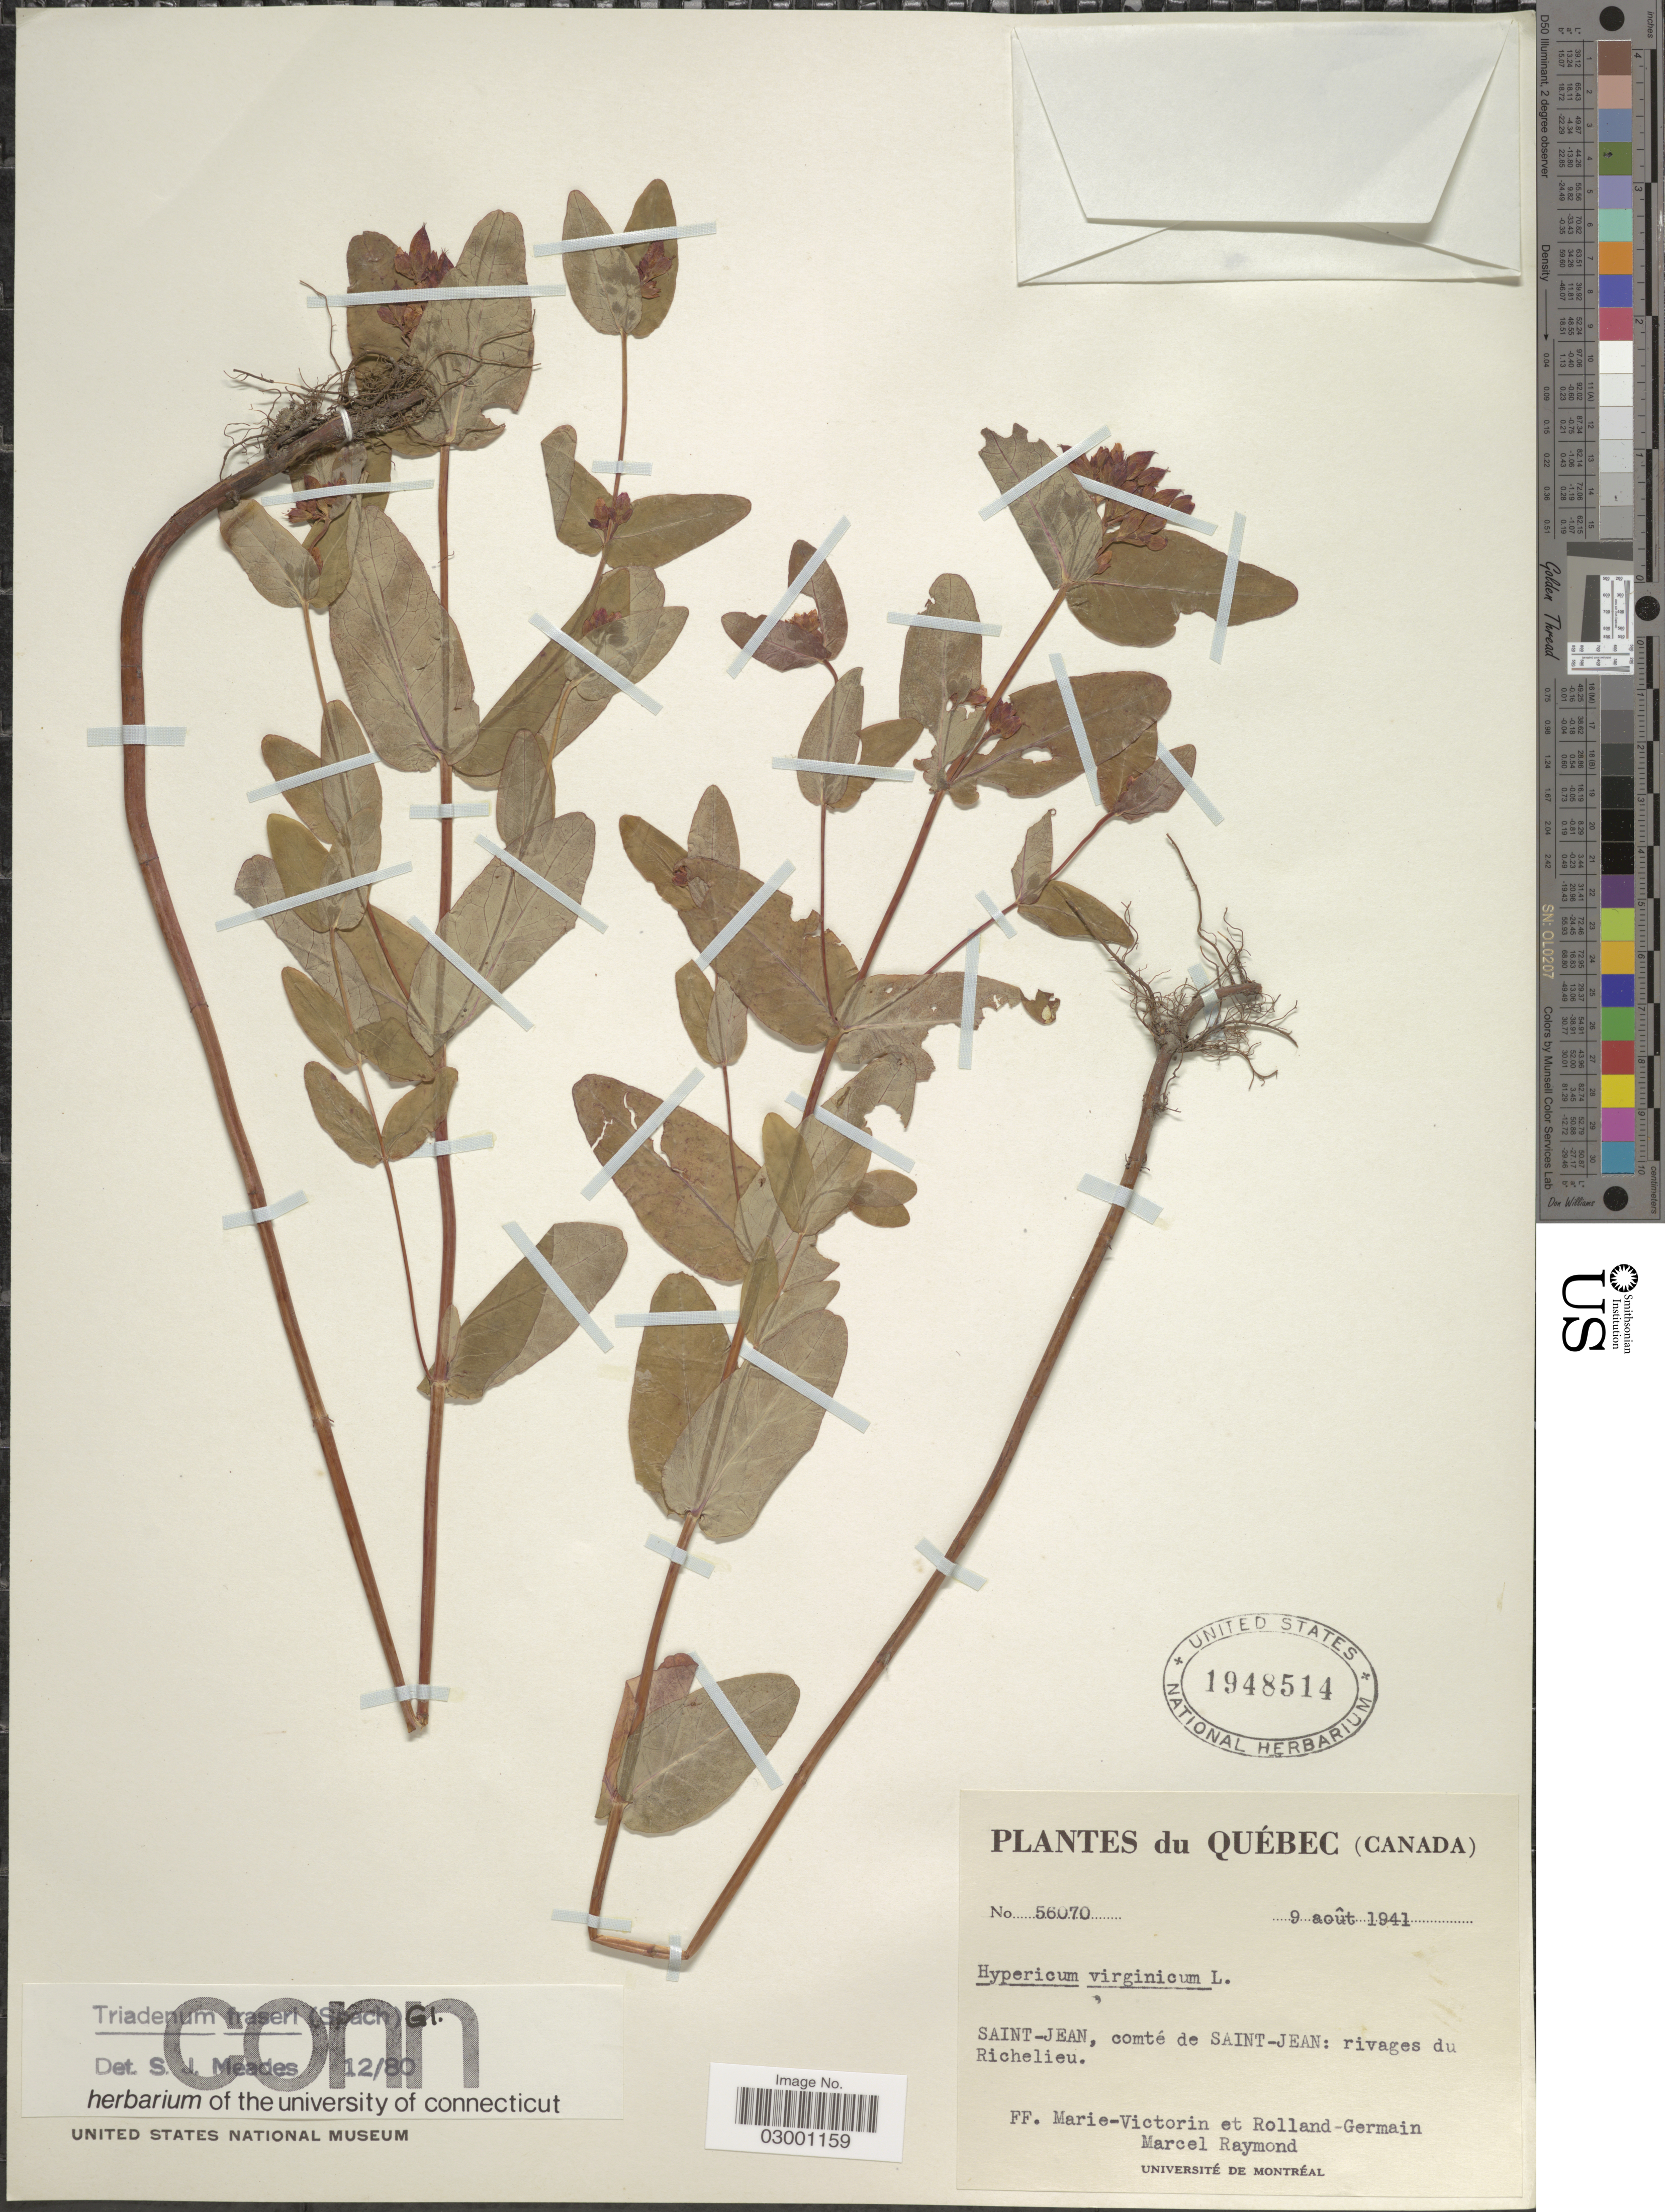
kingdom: Plantae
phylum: Tracheophyta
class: Magnoliopsida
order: Malpighiales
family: Hypericaceae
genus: Hypericum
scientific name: Hypericum fraseri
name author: Steud.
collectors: F. Marie-Victorin, Rolland-Germain & M. Raymond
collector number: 56070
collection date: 1941-08-09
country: Canada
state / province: Quebec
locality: Saint-Jean, comté de Saint-Jean: rivages du Richelieu.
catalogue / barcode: US 1948514